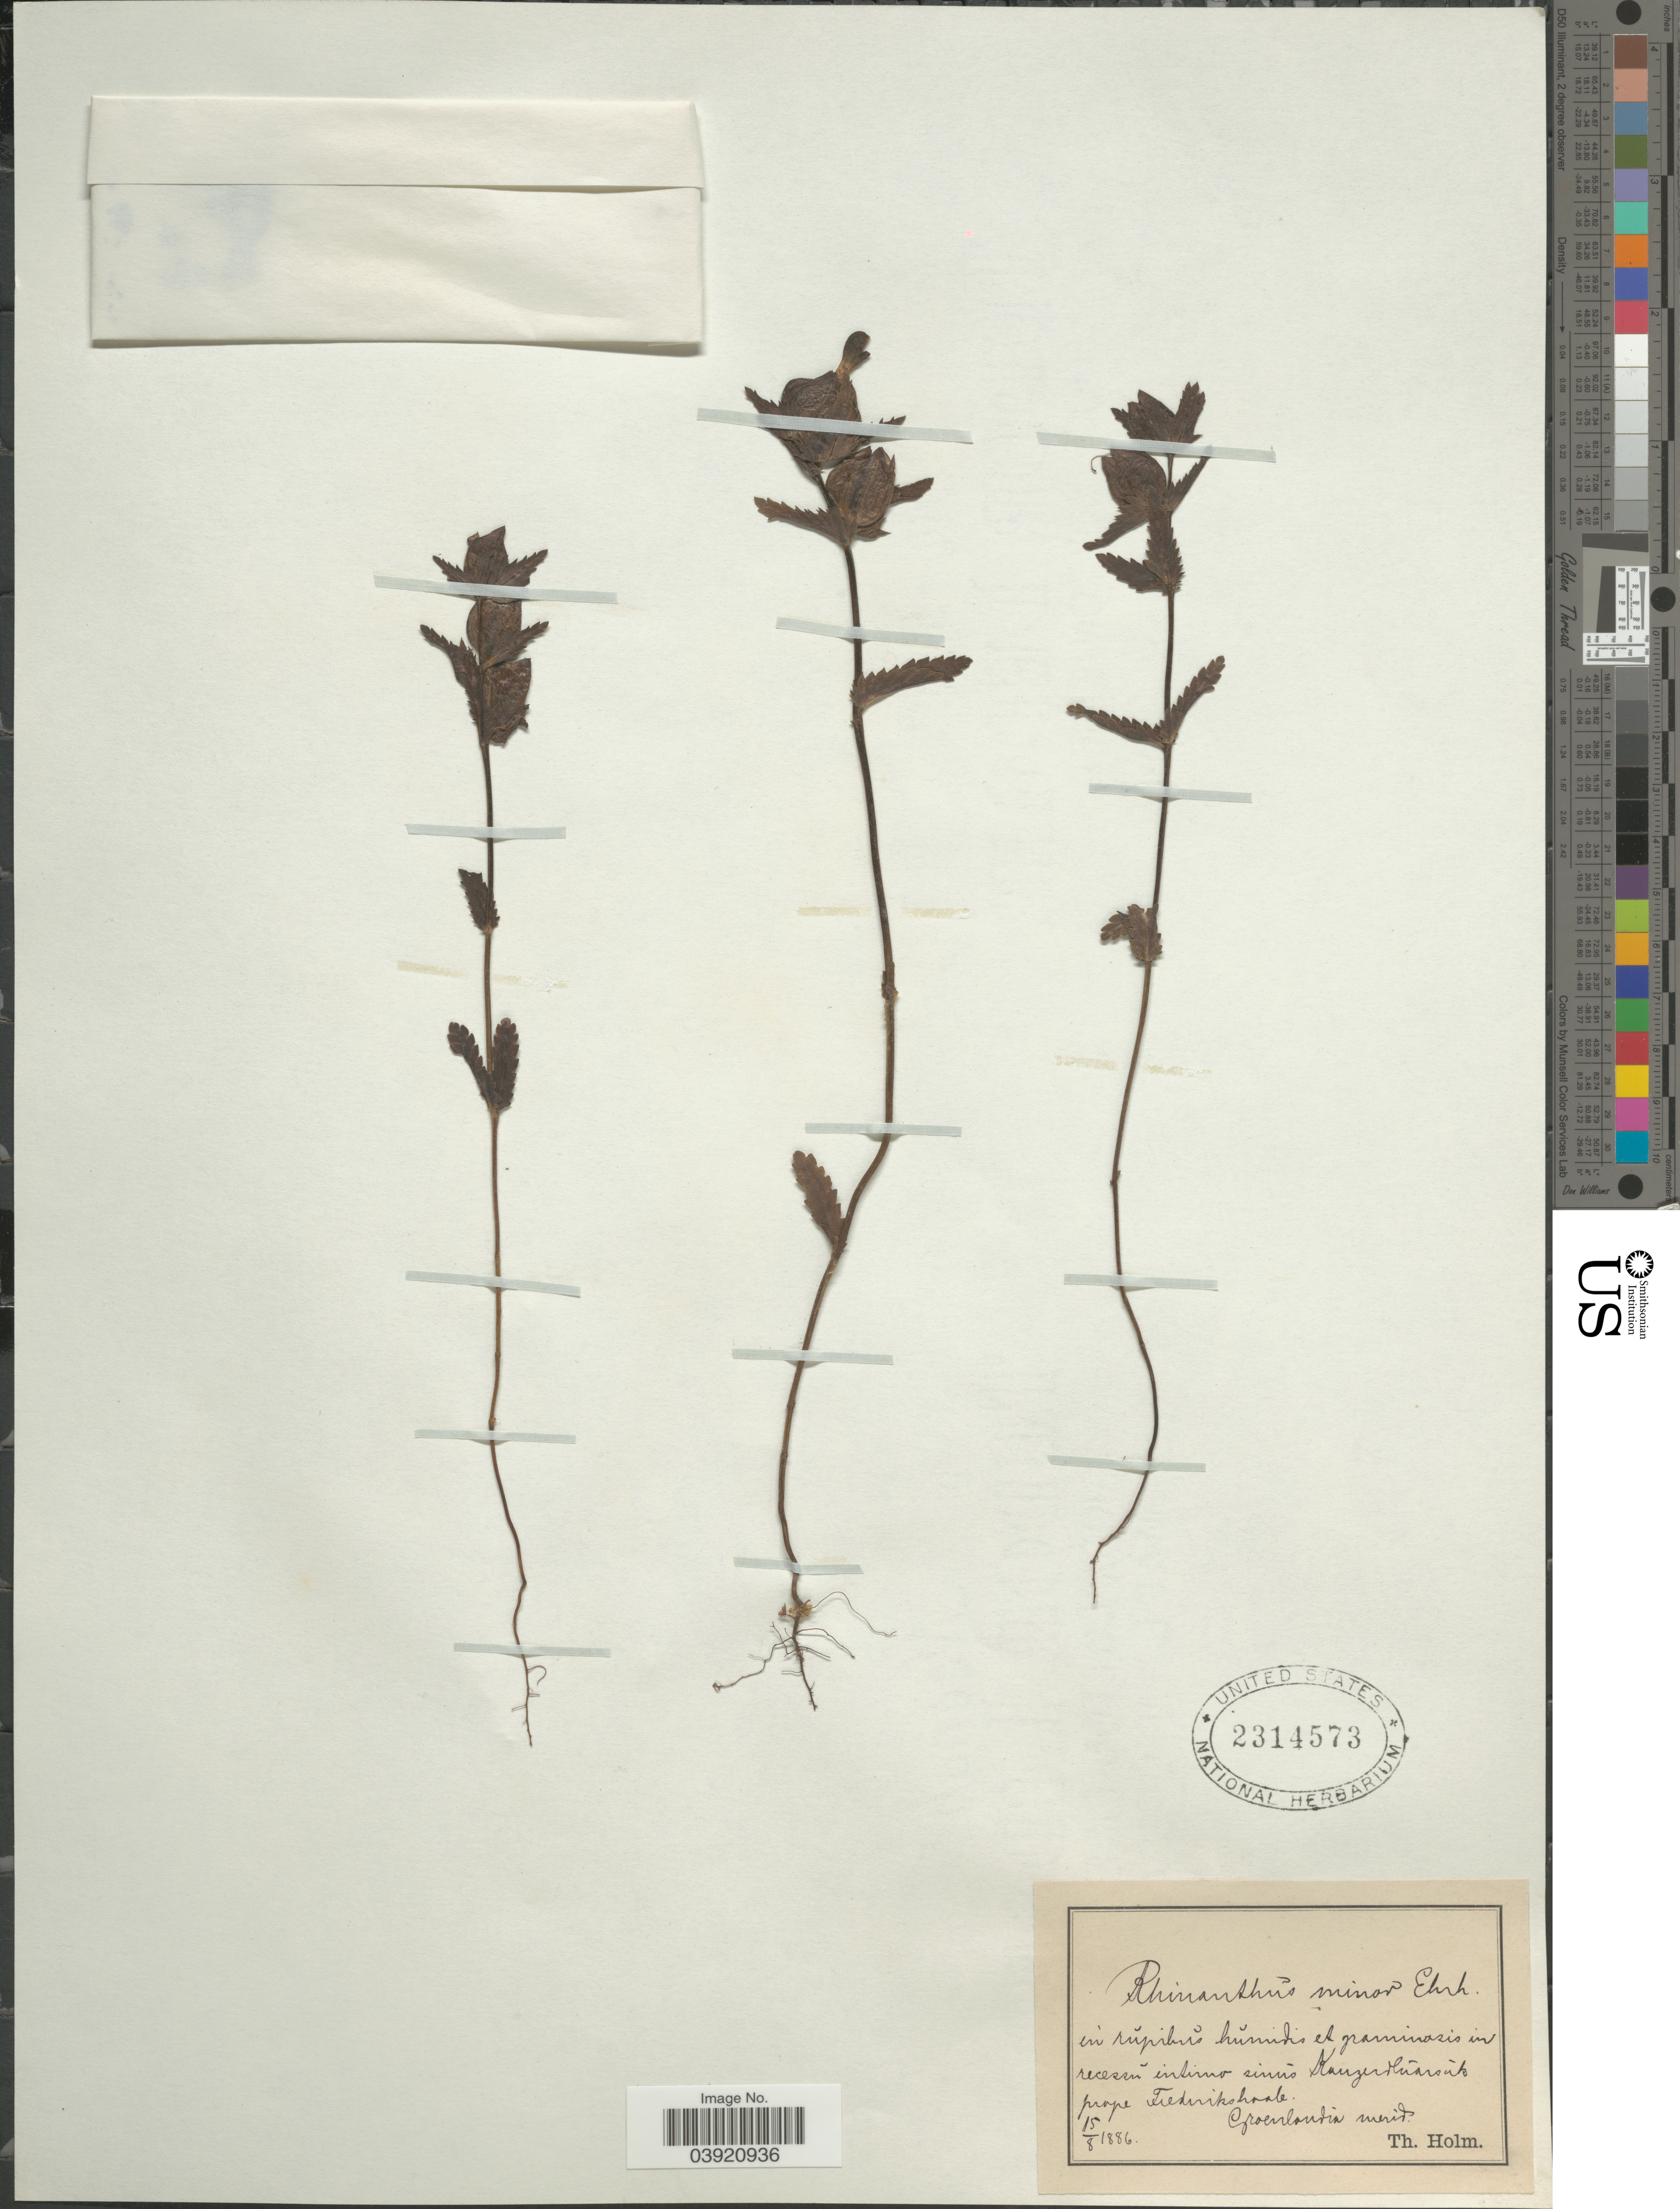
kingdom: Plantae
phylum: Tracheophyta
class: Magnoliopsida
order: Lamiales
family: Orobanchaceae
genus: Rhinanthus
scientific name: Rhinanthus major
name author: L.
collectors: T. Holm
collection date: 1886-08-15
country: Greenland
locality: In rŭpibŭs hŭmidis et graminosis in recessŭ intimo sinnis Kangerluarsuk prope Frederikshaab. Groenlandia merid.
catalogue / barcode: US 2314573